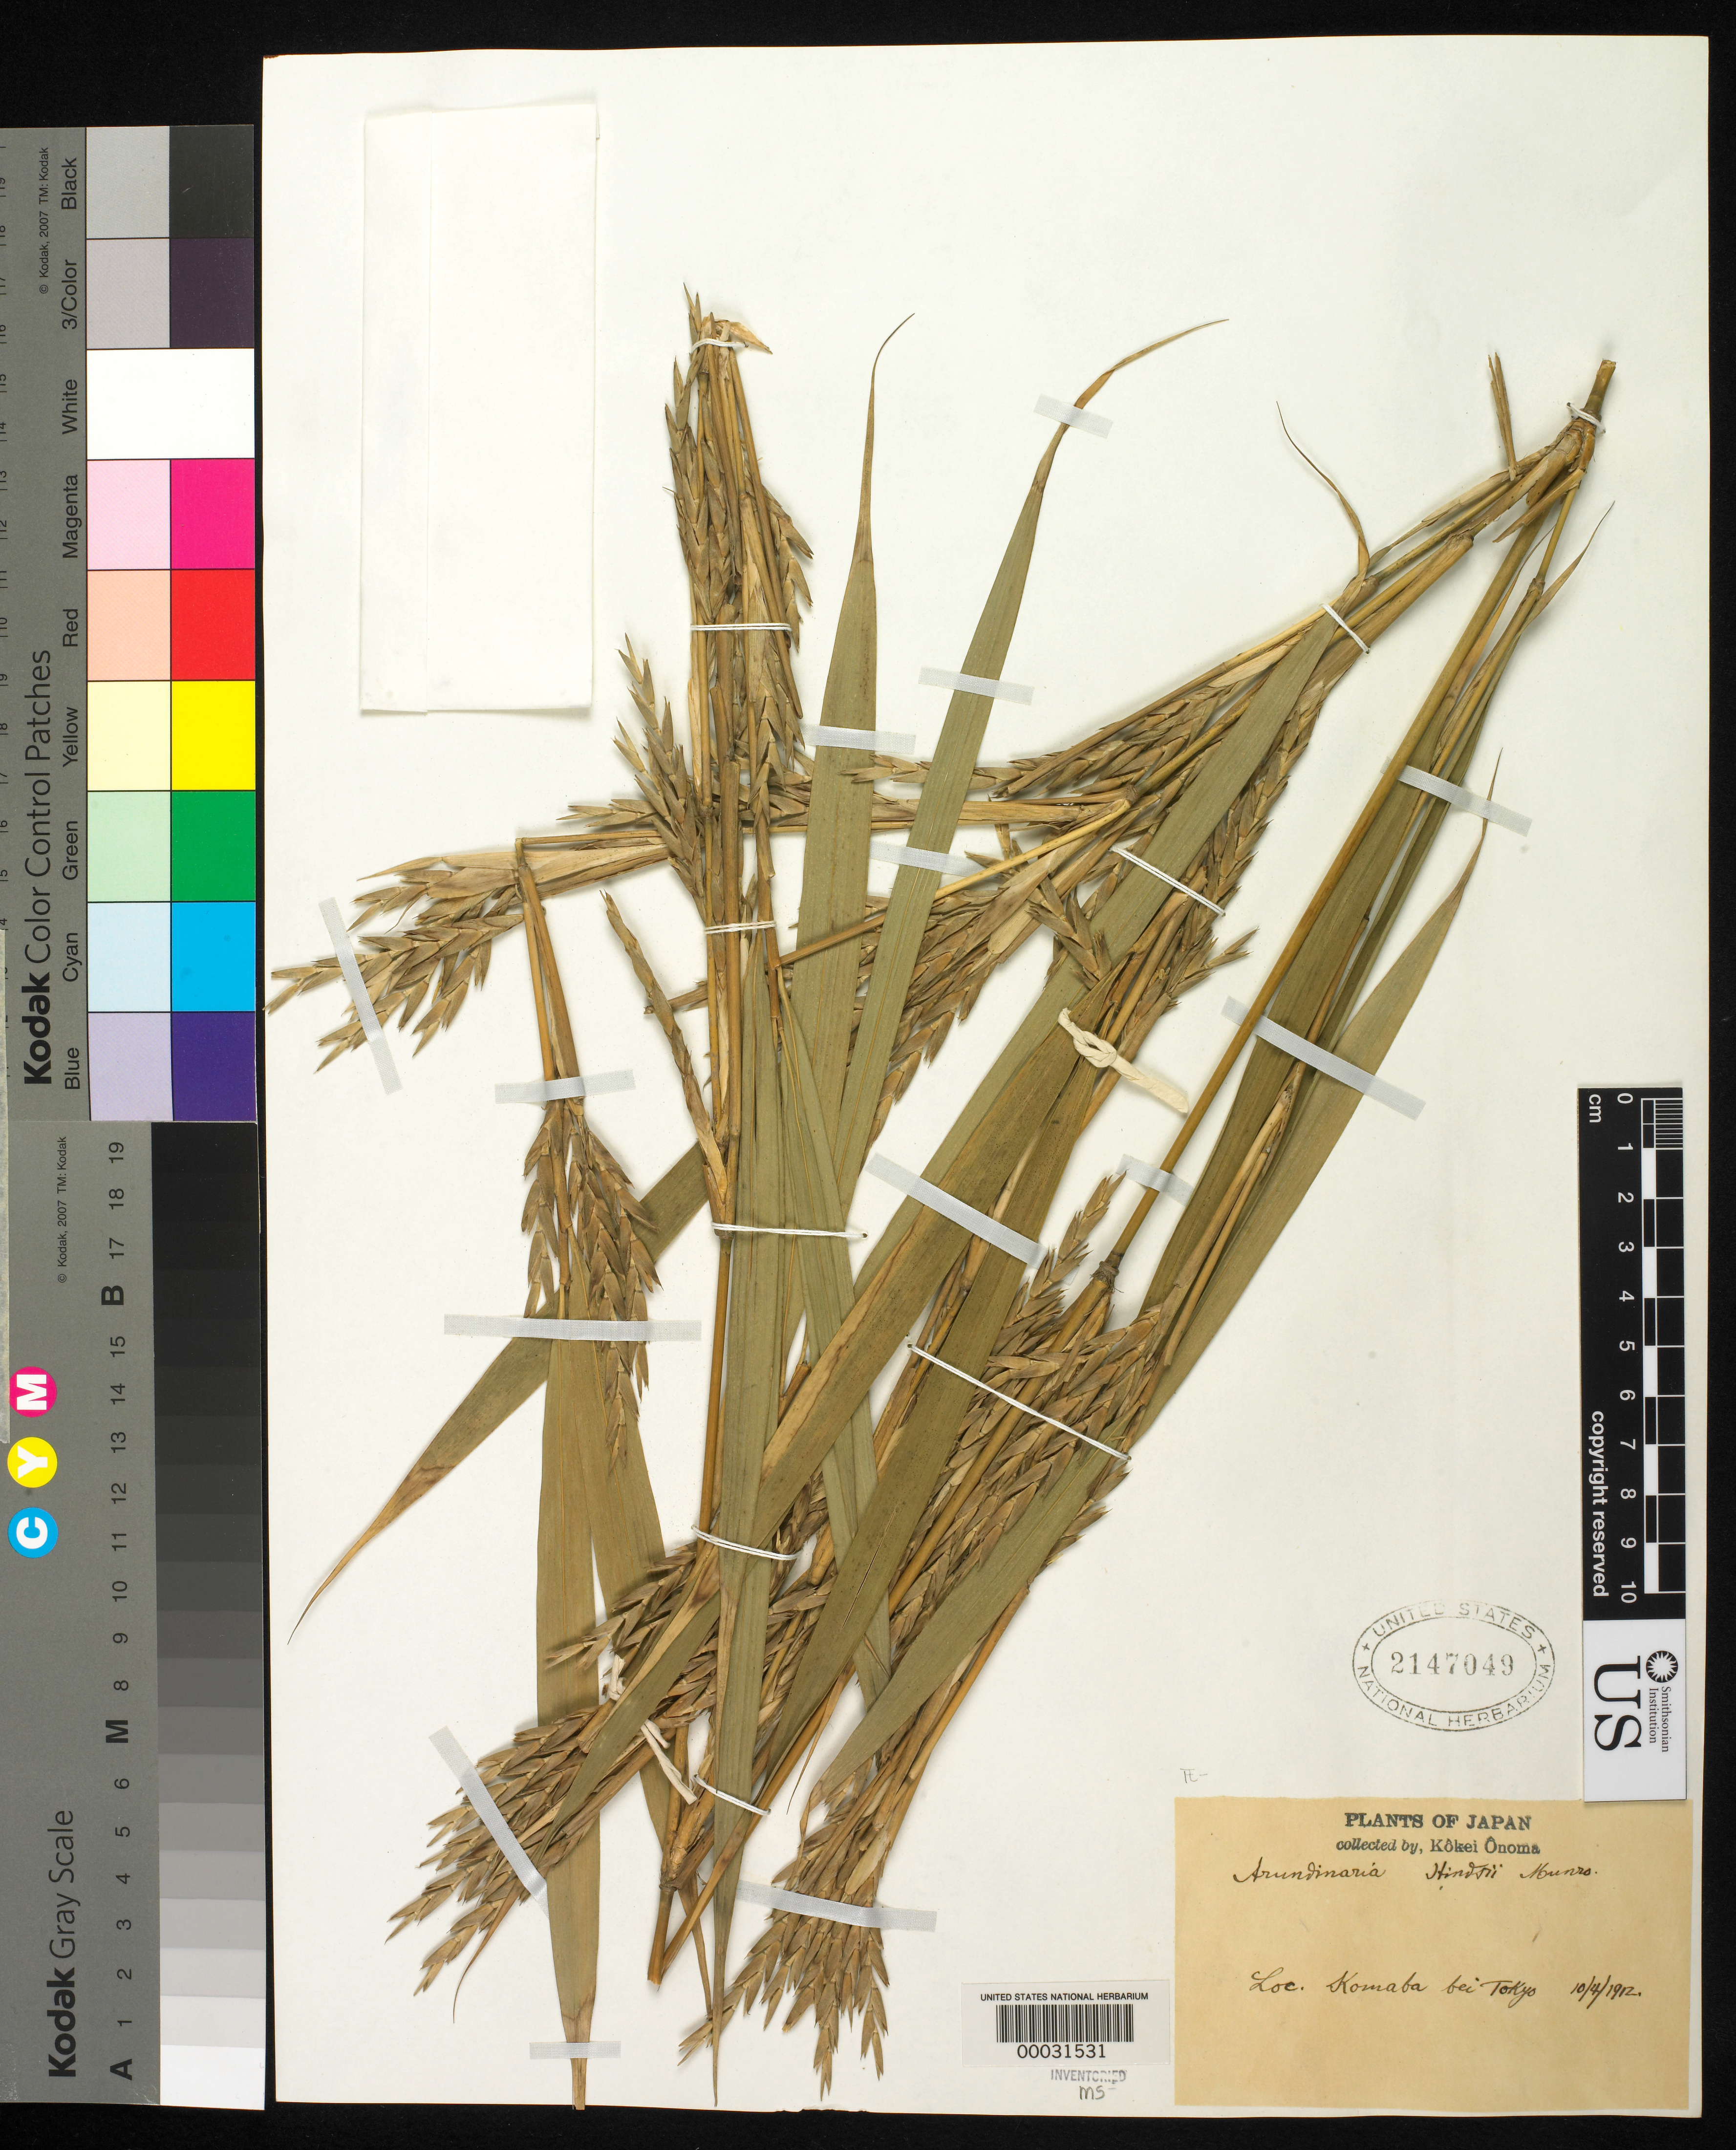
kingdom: Plantae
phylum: Tracheophyta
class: Liliopsida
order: Poales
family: Poaceae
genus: Pseudosasa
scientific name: Pseudosasa hindsii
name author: (Munro) S.L. Chen & G.Y. Sheng ex T.G. Liang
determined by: Poaceae Reorganization Project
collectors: K. Onoma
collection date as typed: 10 Apr 1912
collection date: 1912-04-10 or 1912-10-04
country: Japan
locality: Komaba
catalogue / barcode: US 2147049